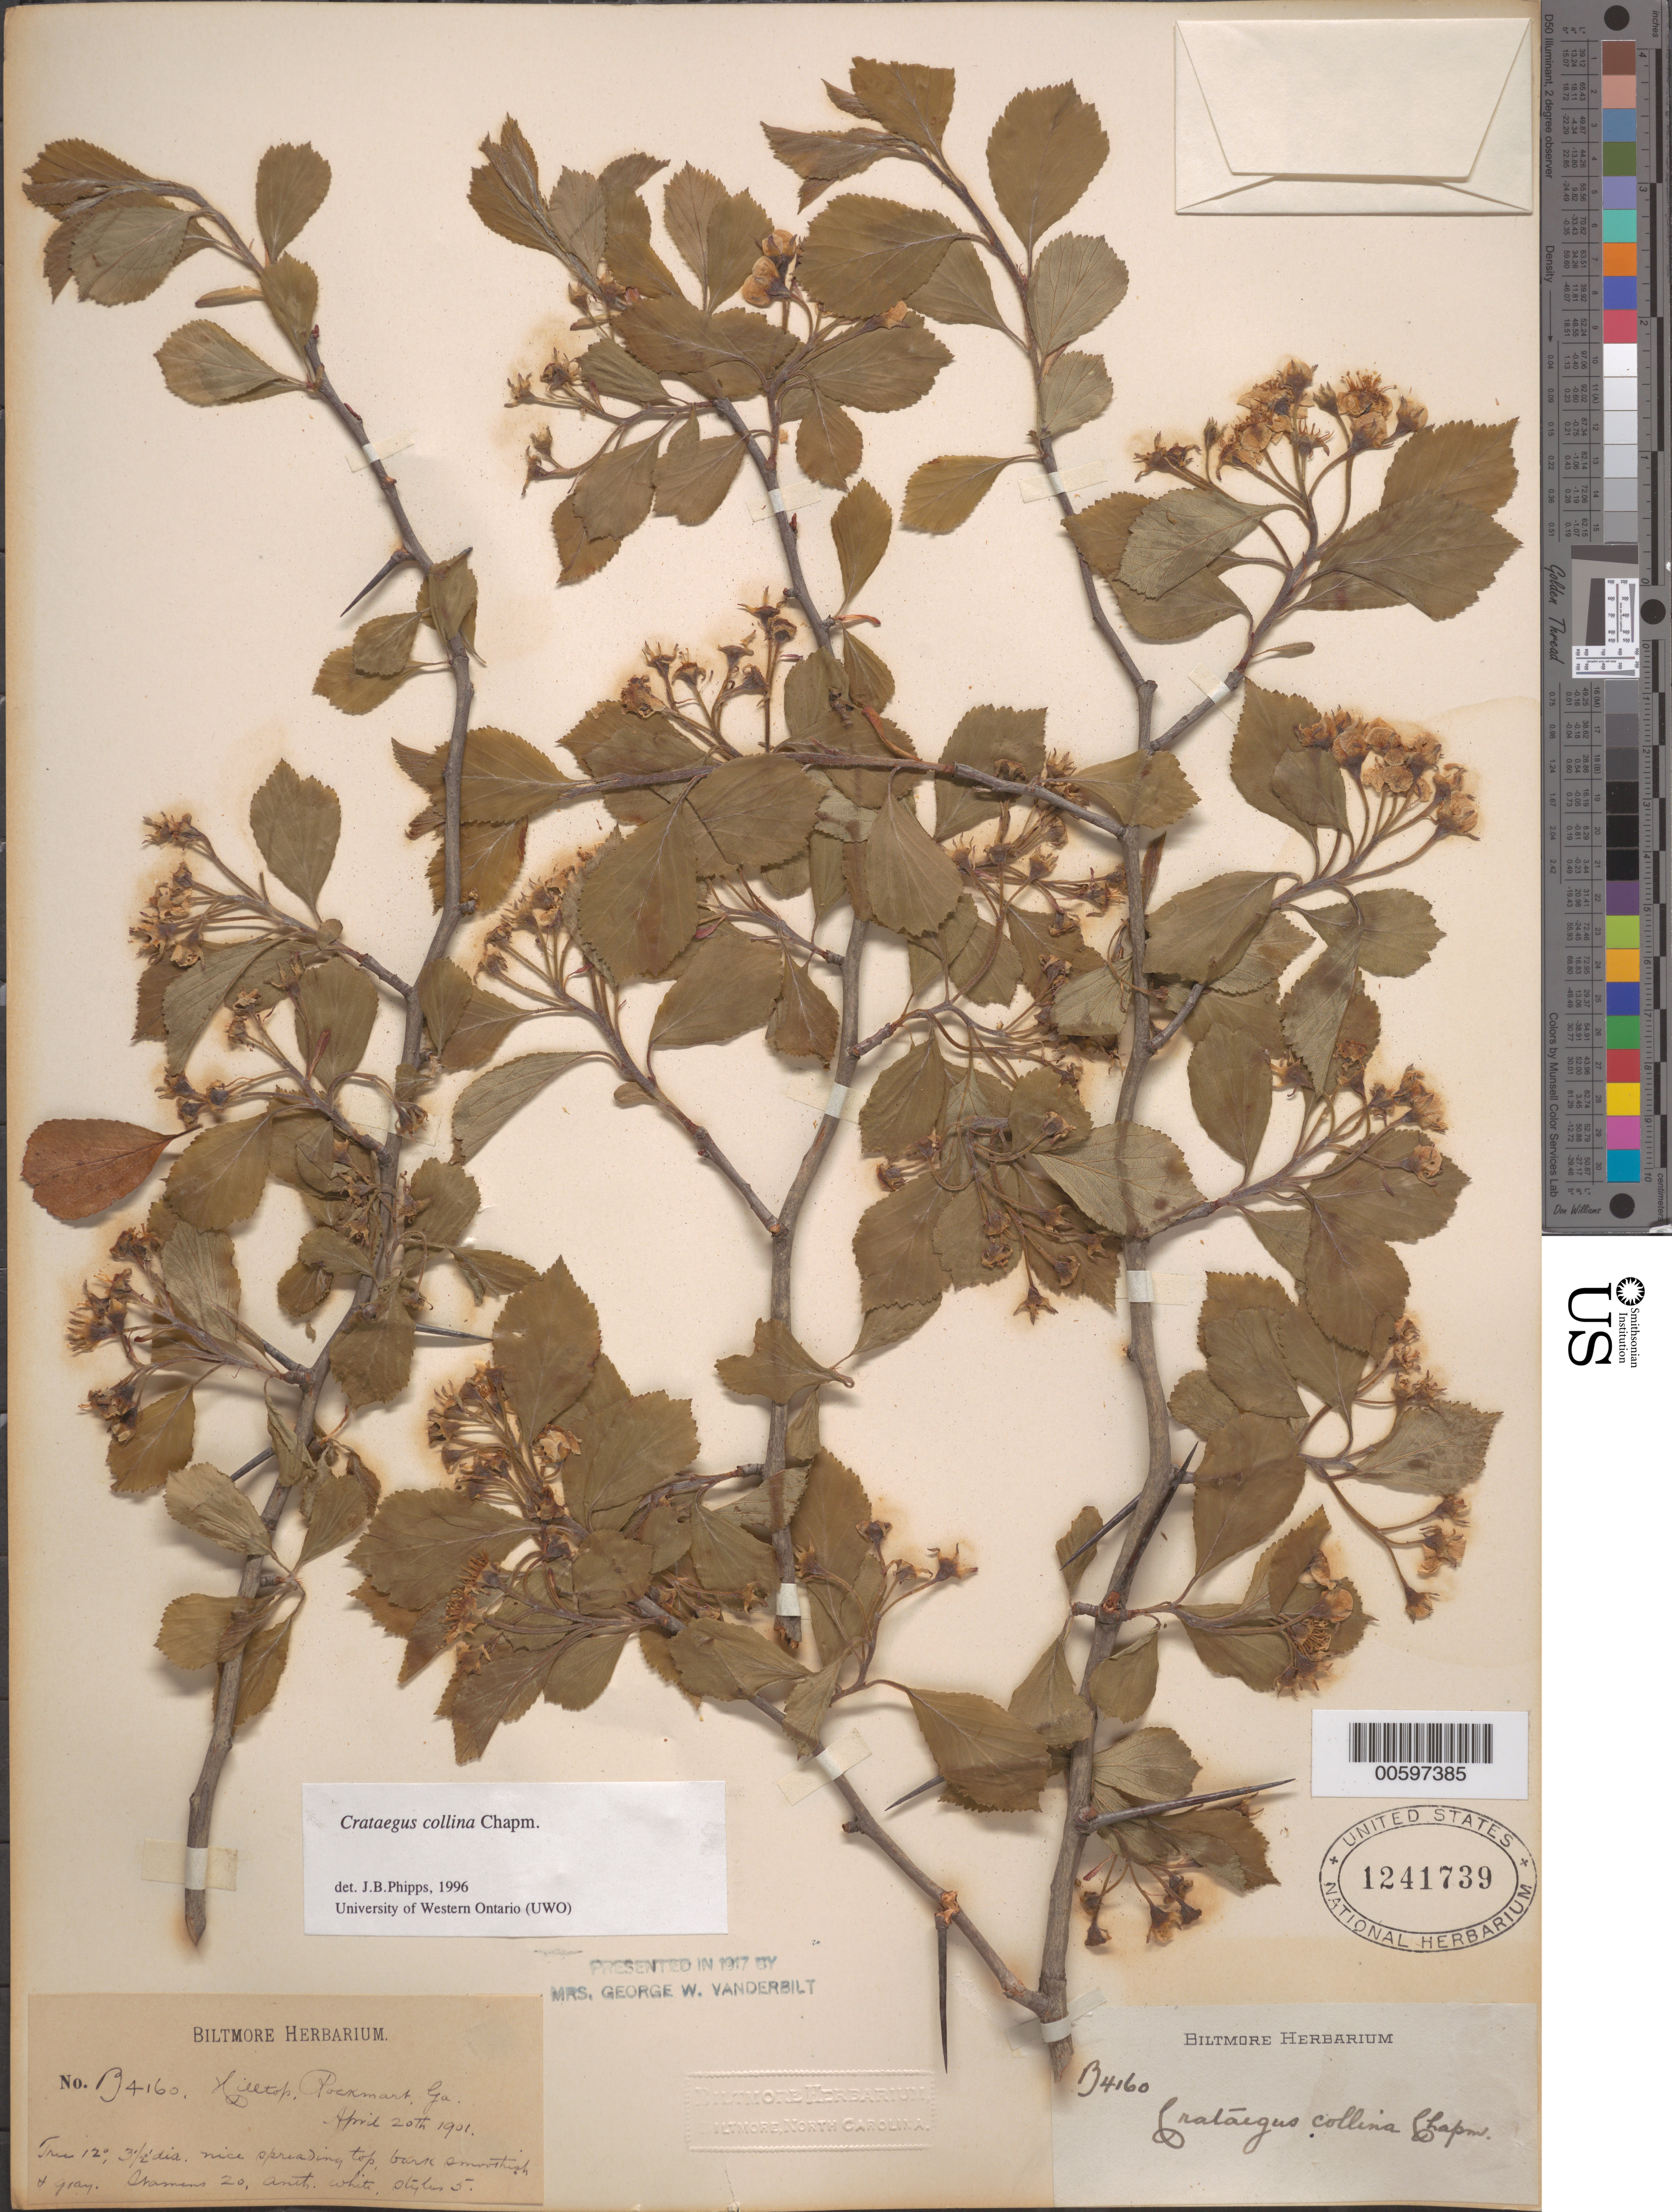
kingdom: Plantae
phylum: Tracheophyta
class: Magnoliopsida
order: Rosales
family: Rosaceae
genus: Crataegus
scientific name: Crataegus collina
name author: Chapm.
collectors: ex herb. Biltmore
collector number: B4160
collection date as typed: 20 Apr 1901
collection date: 1901-04-20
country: United States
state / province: Georgia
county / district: Polk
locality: Rockmart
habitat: Hilltop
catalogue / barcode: US 1241739